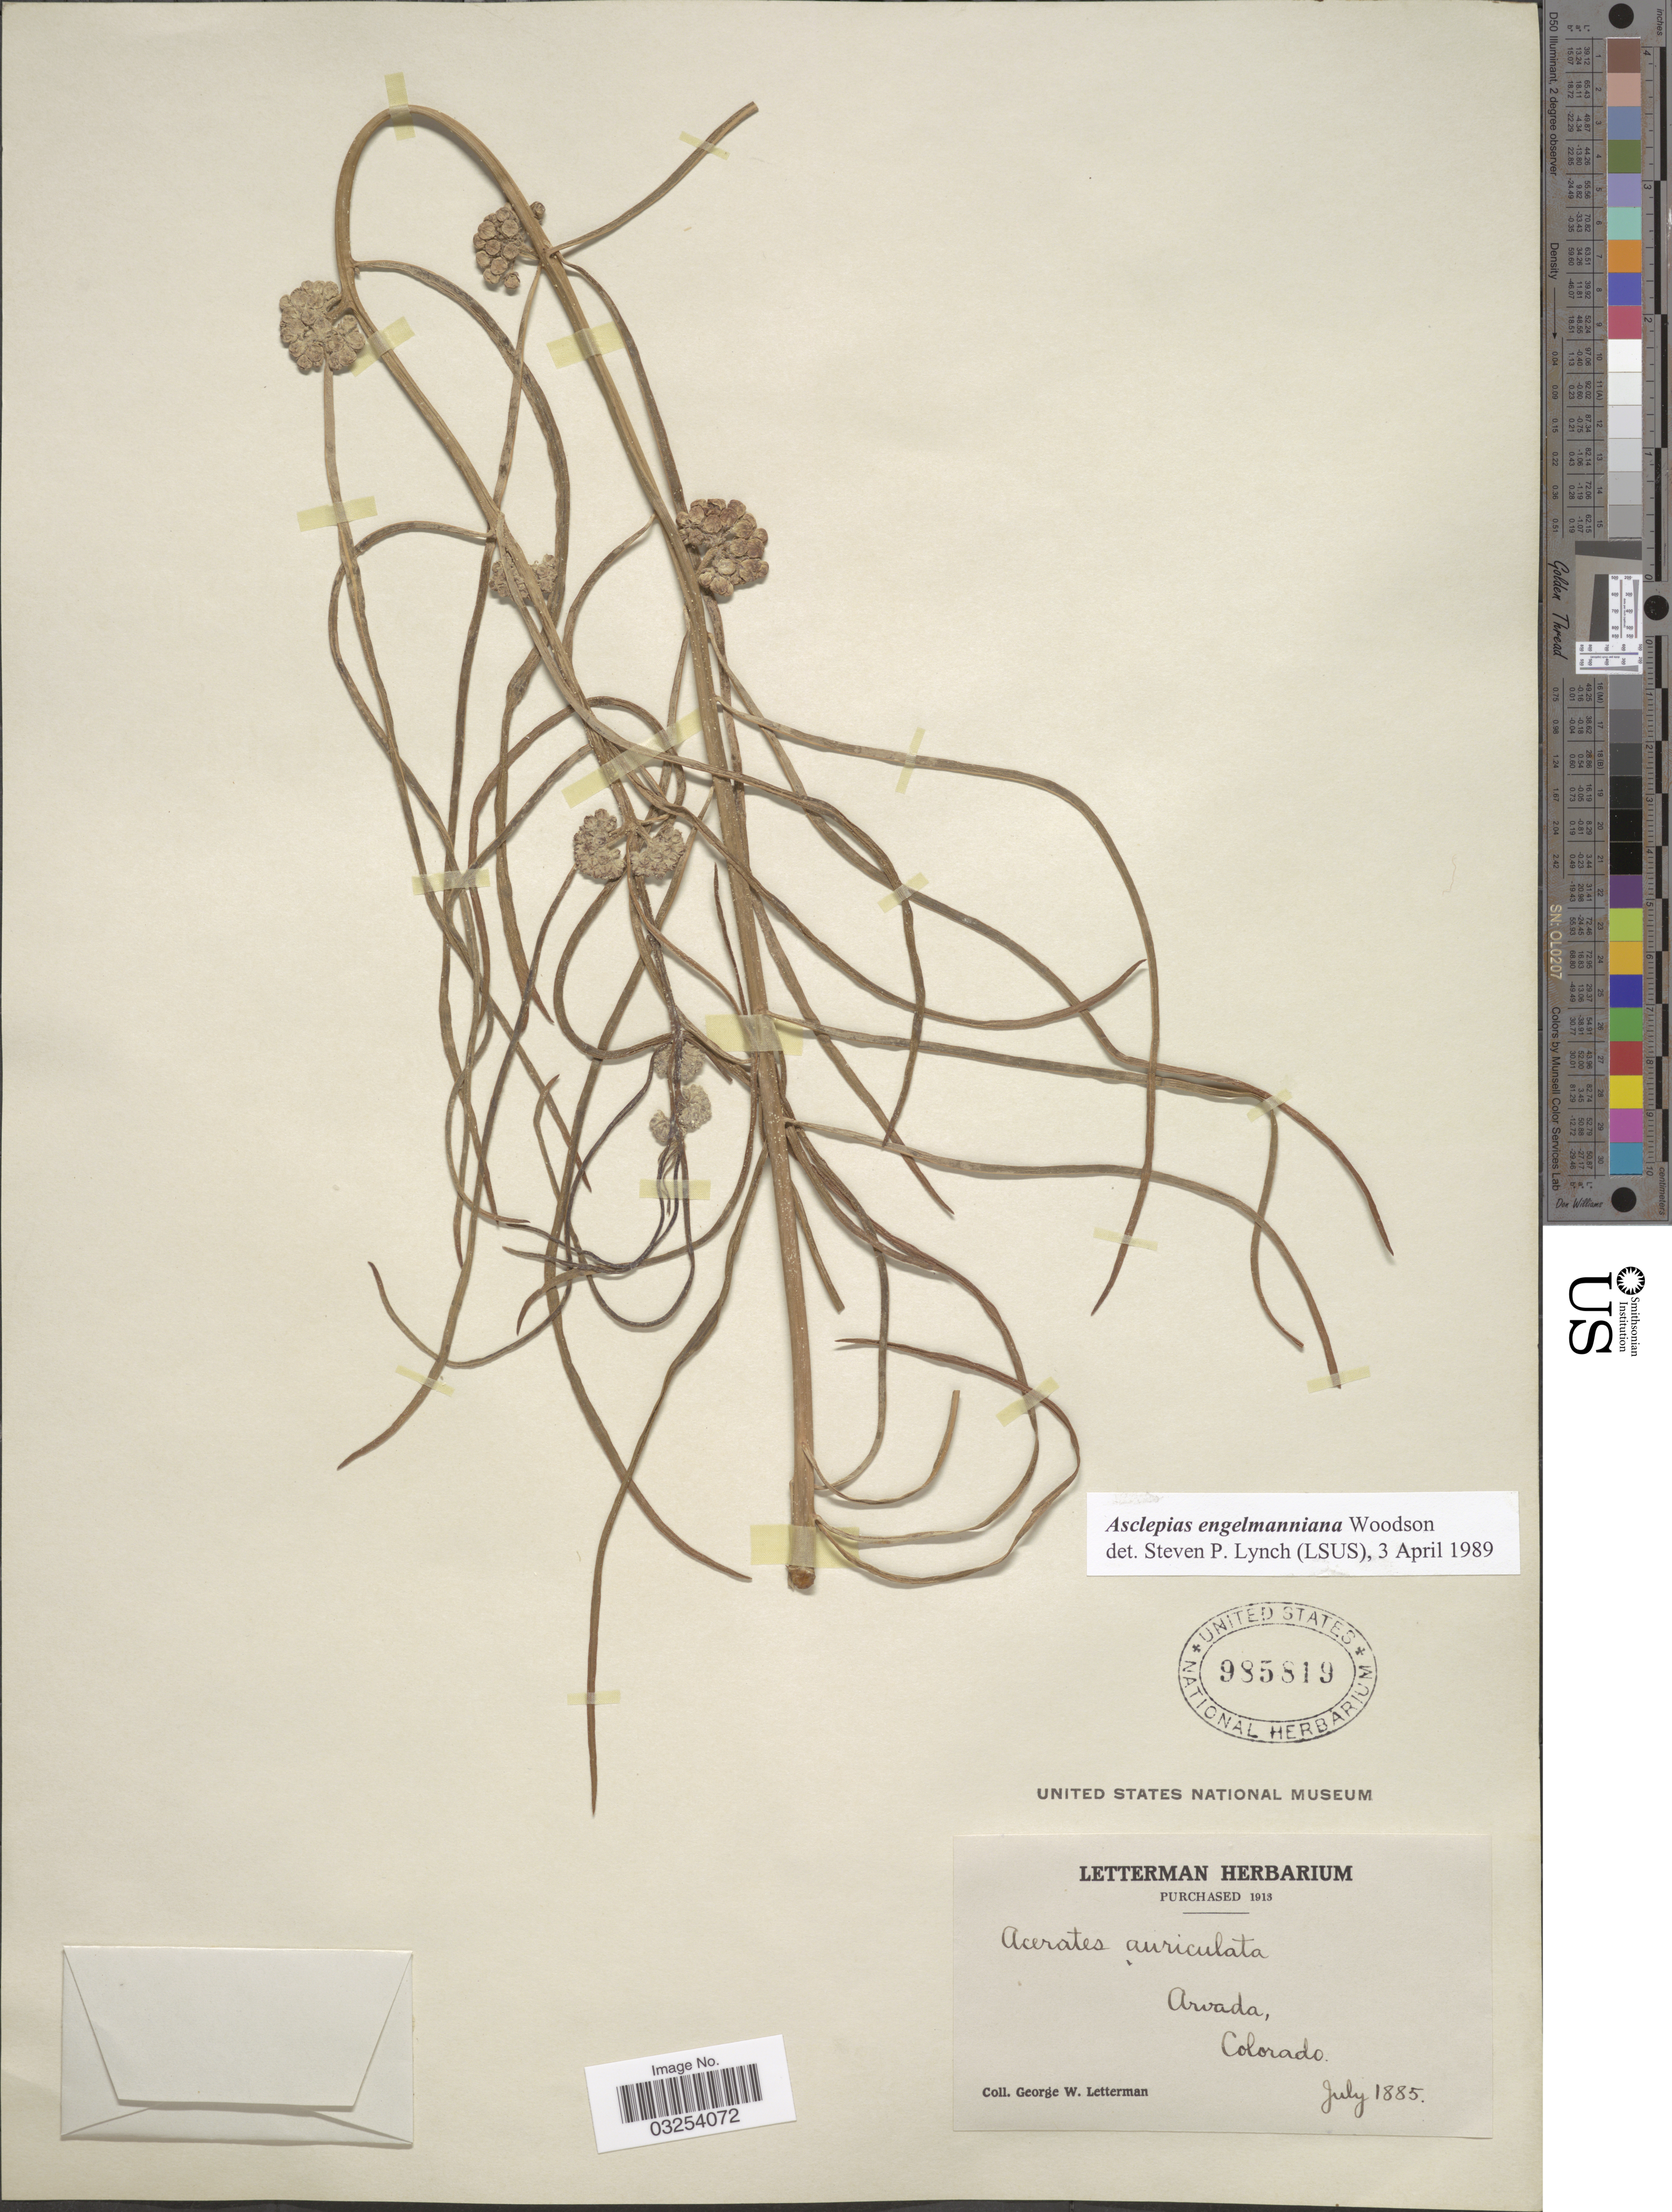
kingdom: Plantae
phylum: Tracheophyta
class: Magnoliopsida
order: Gentianales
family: Apocynaceae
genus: Asclepias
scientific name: Asclepias engelmanniana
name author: Woodson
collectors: G. W. Letterman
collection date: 1885-07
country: United States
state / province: Colorado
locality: Arvada.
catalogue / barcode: US 985819